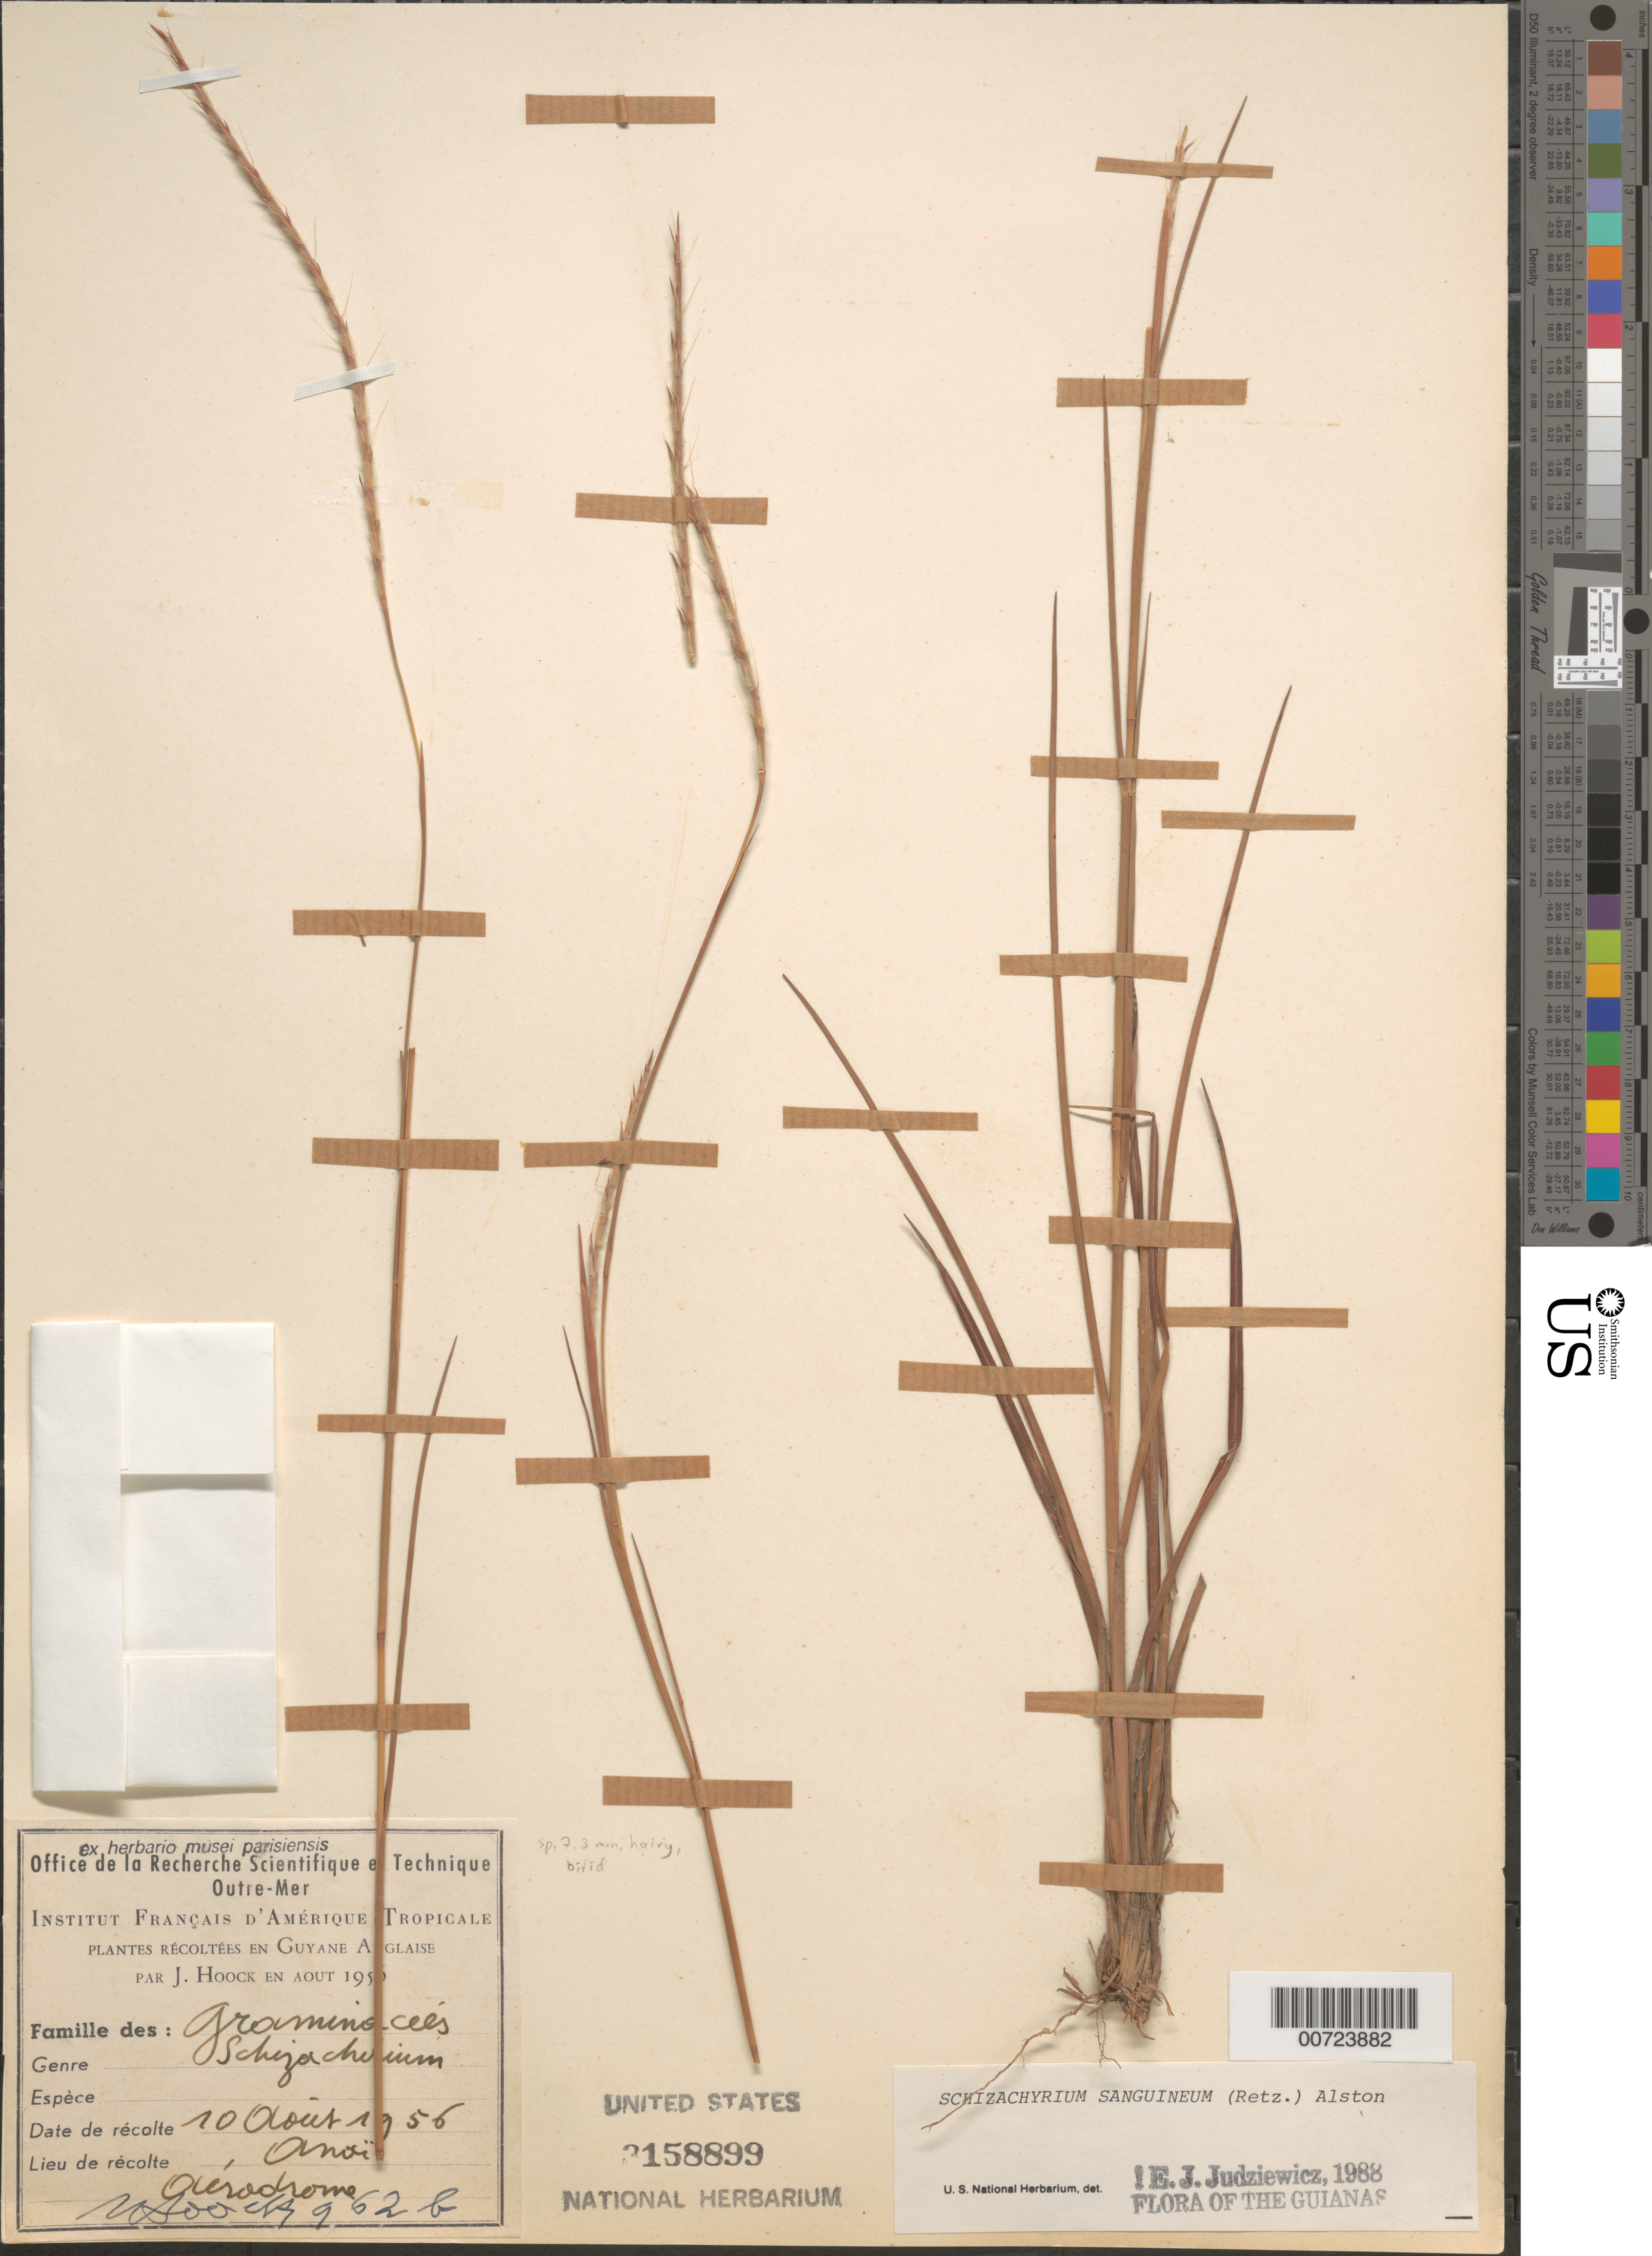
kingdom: Plantae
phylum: Tracheophyta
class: Liliopsida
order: Poales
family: Poaceae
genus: Schizachyrium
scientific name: Schizachyrium sanguineum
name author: (Retz.) Alston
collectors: J. Hoock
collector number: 962b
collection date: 1956-08-10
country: Guyana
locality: Guyane Anglaise. Anaï. Aérodrome.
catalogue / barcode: US 3158899